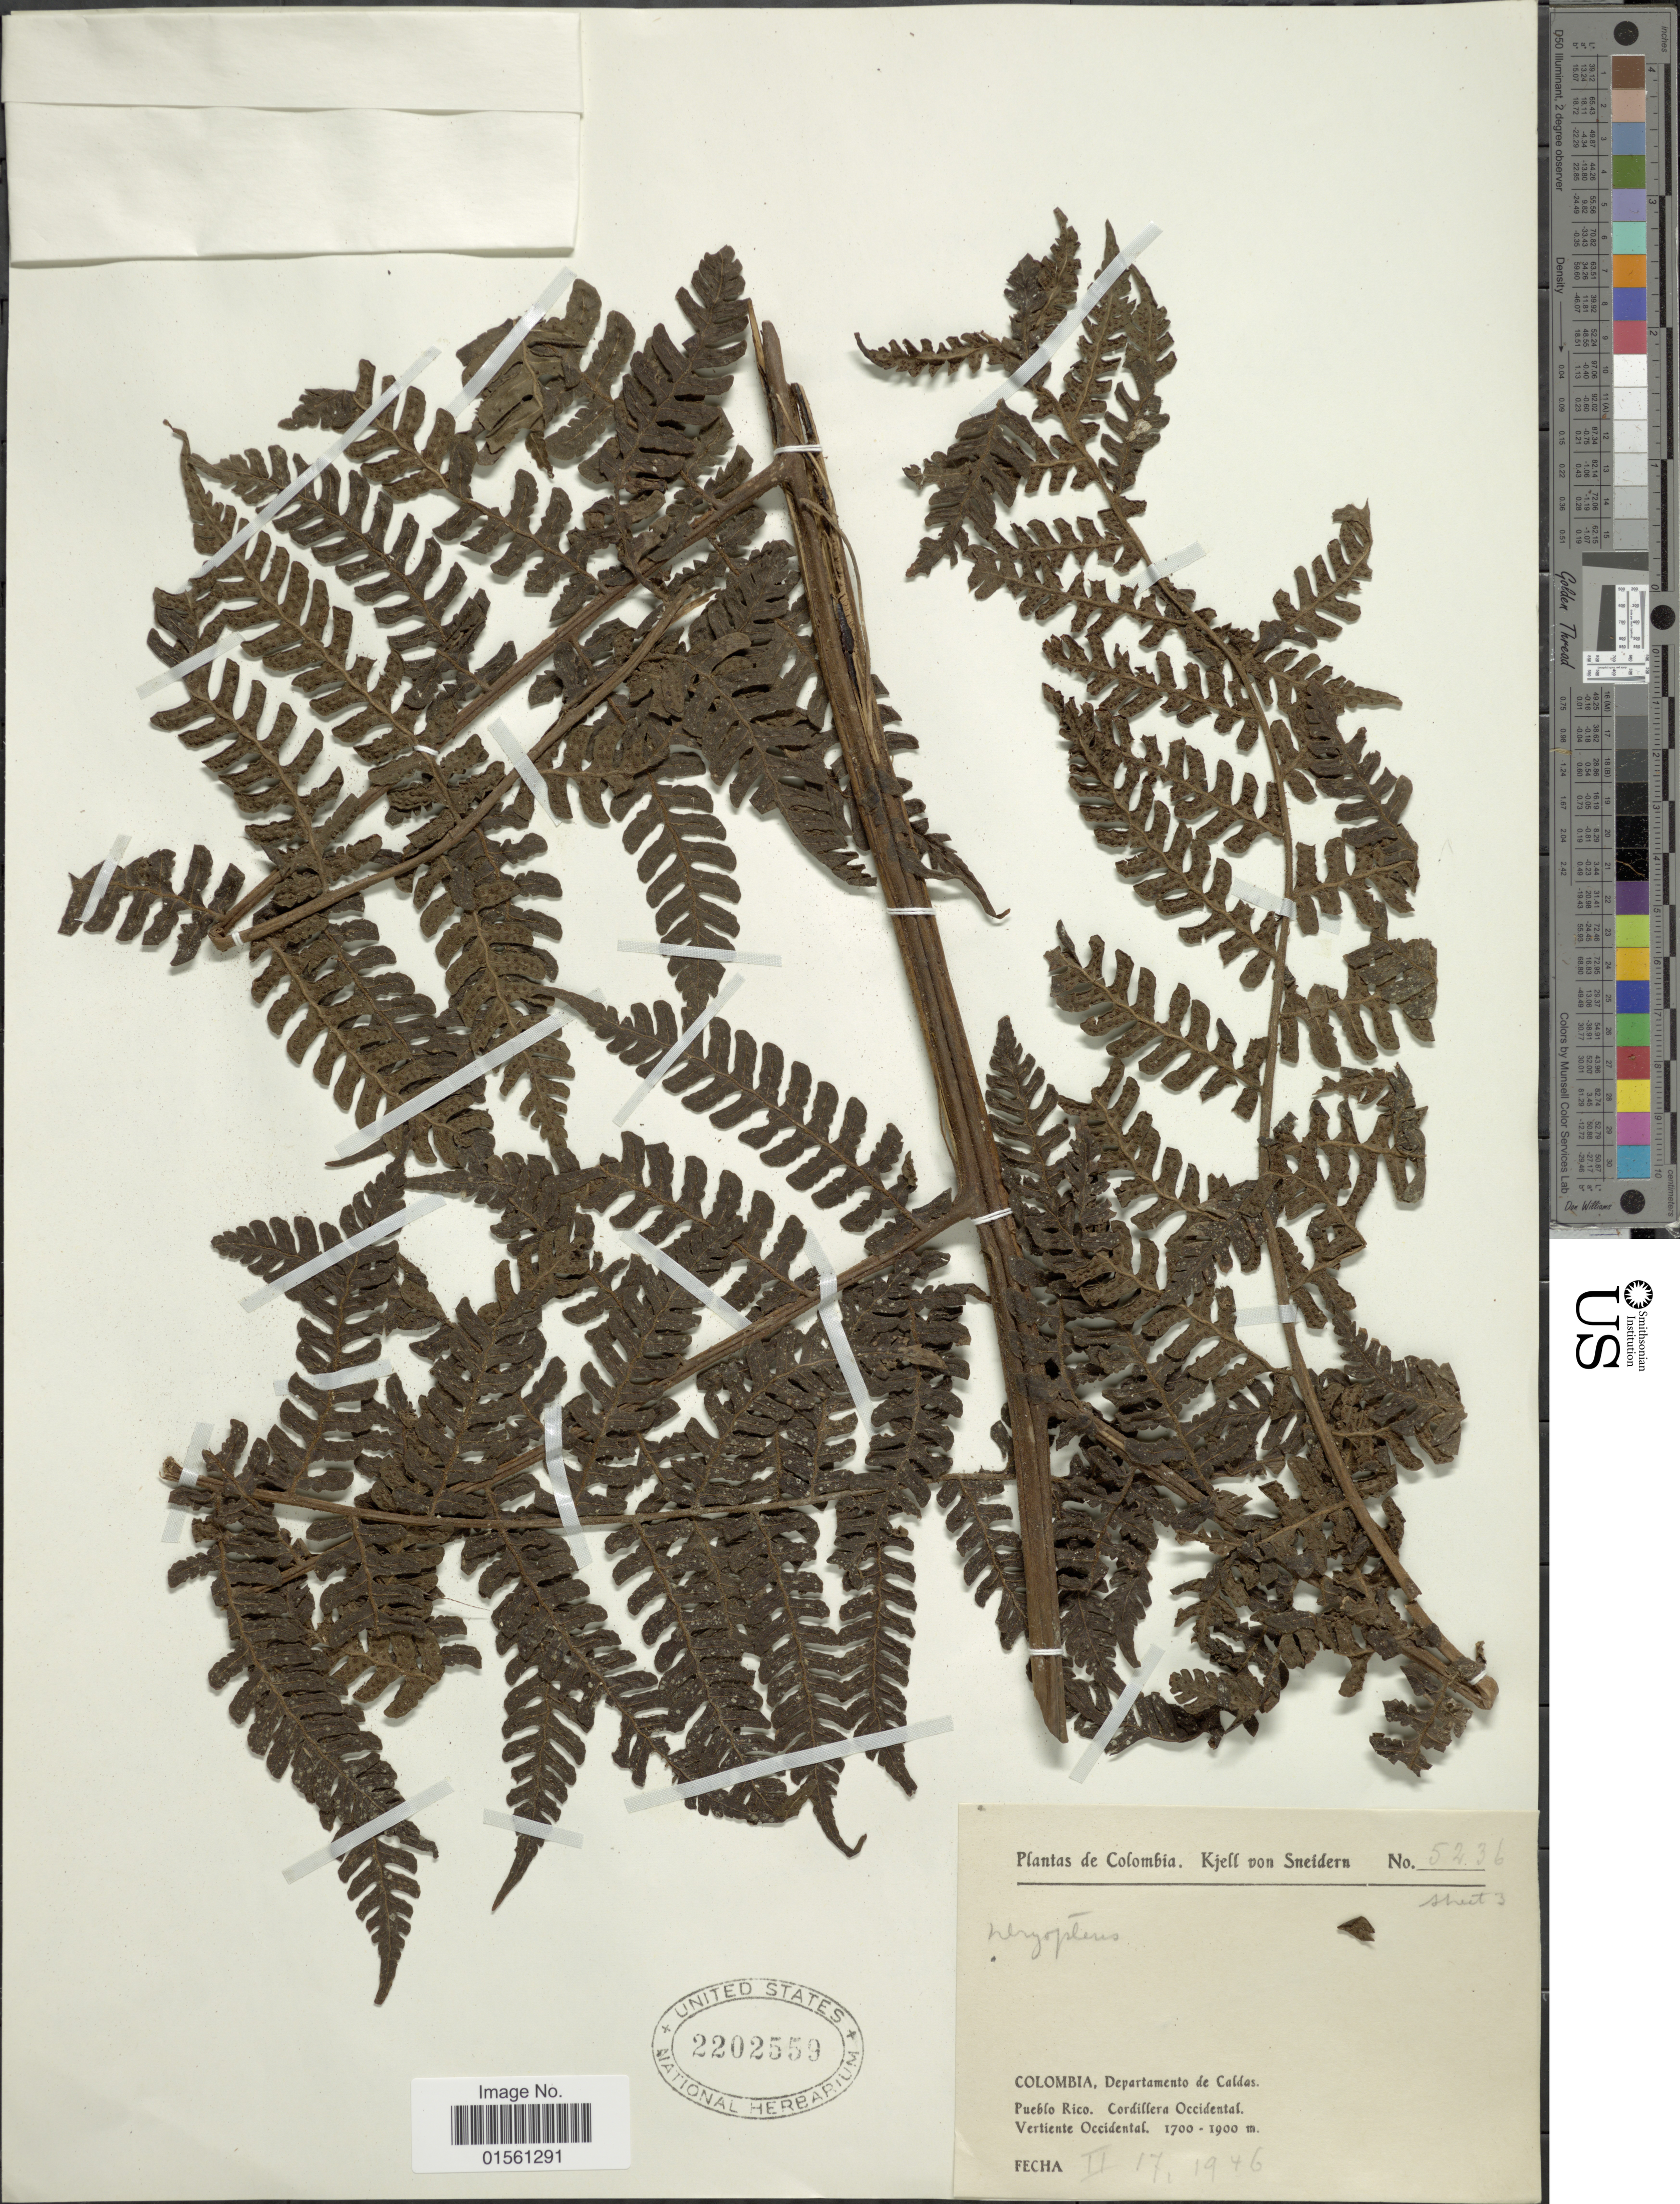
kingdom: Plantae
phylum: Tracheophyta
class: Polypodiopsida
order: Polypodiales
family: Dryopteridaceae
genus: Megalastrum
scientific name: Megalastrum andicola f. lehmanniana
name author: (Hieron.) Stolze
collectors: K. von Sneidern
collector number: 5236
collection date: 1946-02-17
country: Colombia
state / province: Caldas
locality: Departamento de Caldas, Pueblo Rico, Cordillera Coccidental, Vertiente Occidental.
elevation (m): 1700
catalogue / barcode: US 2202559